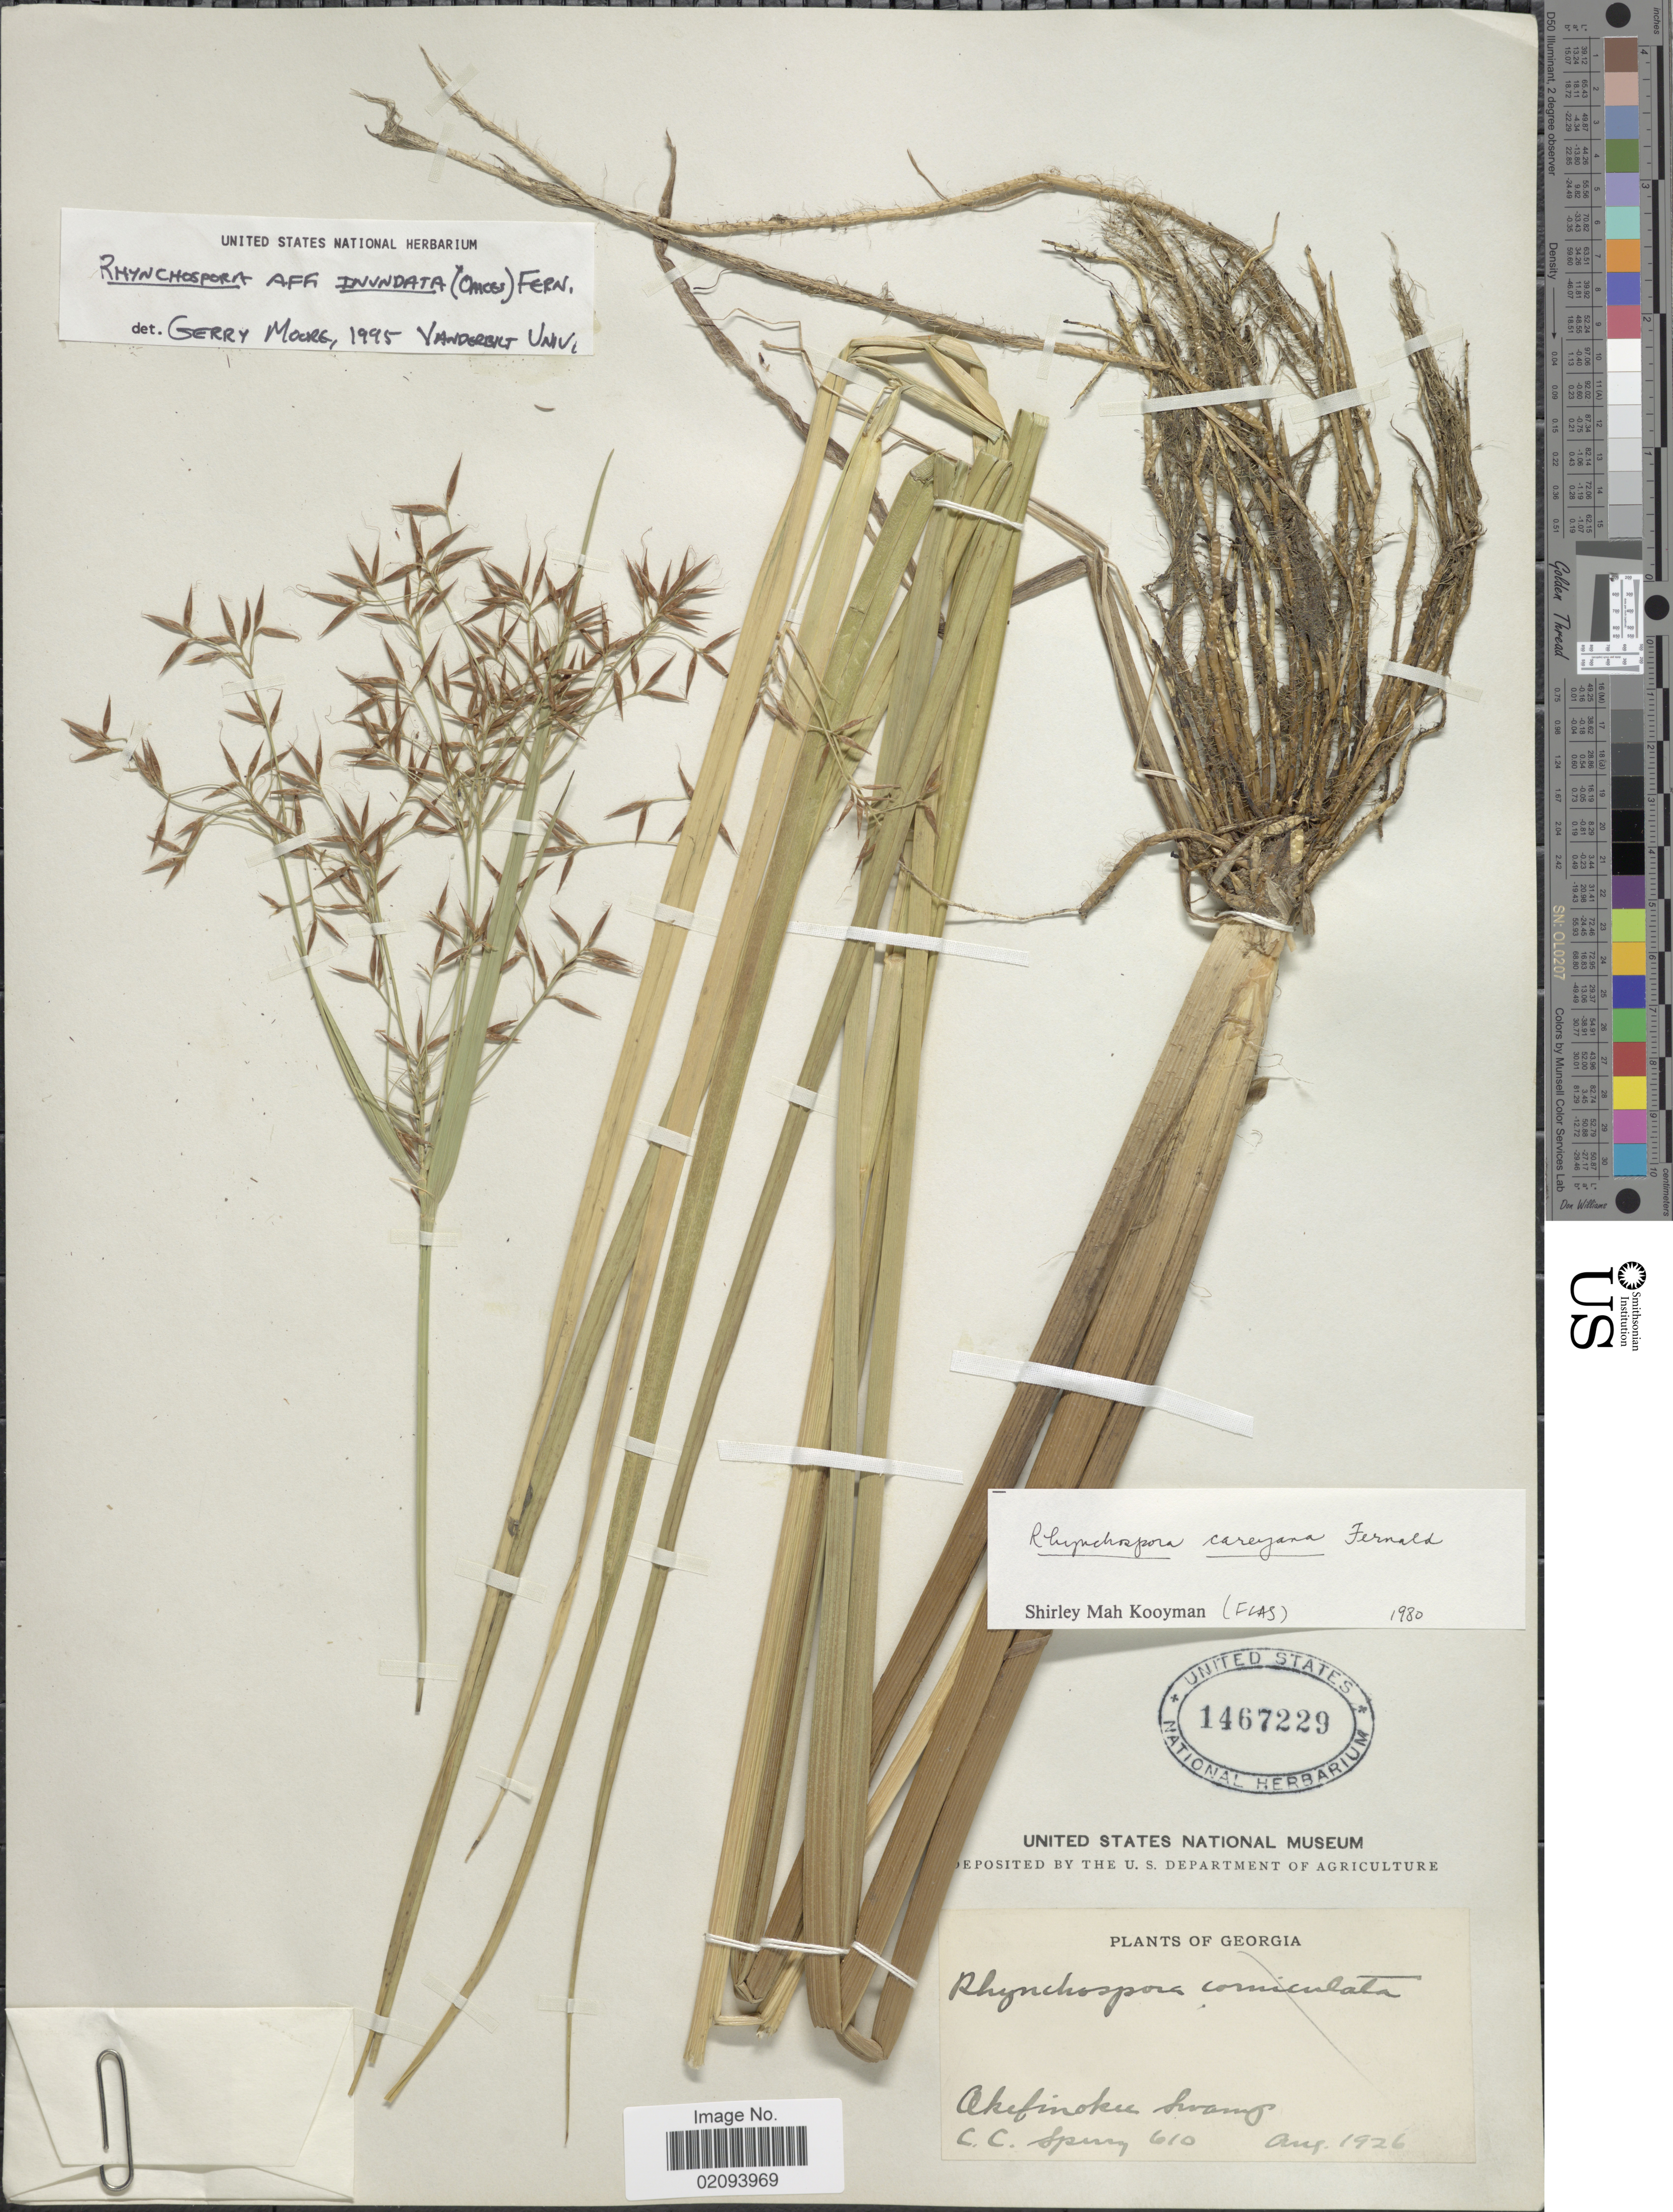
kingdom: Plantae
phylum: Tracheophyta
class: Liliopsida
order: Poales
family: Cyperaceae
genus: Rhynchospora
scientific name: Rhynchospora inundata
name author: (Oakes) Fernald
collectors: C. C. Sperry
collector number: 610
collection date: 1926-08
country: United States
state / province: Georgia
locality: Okefinokee Swamp.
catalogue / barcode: US 1467229